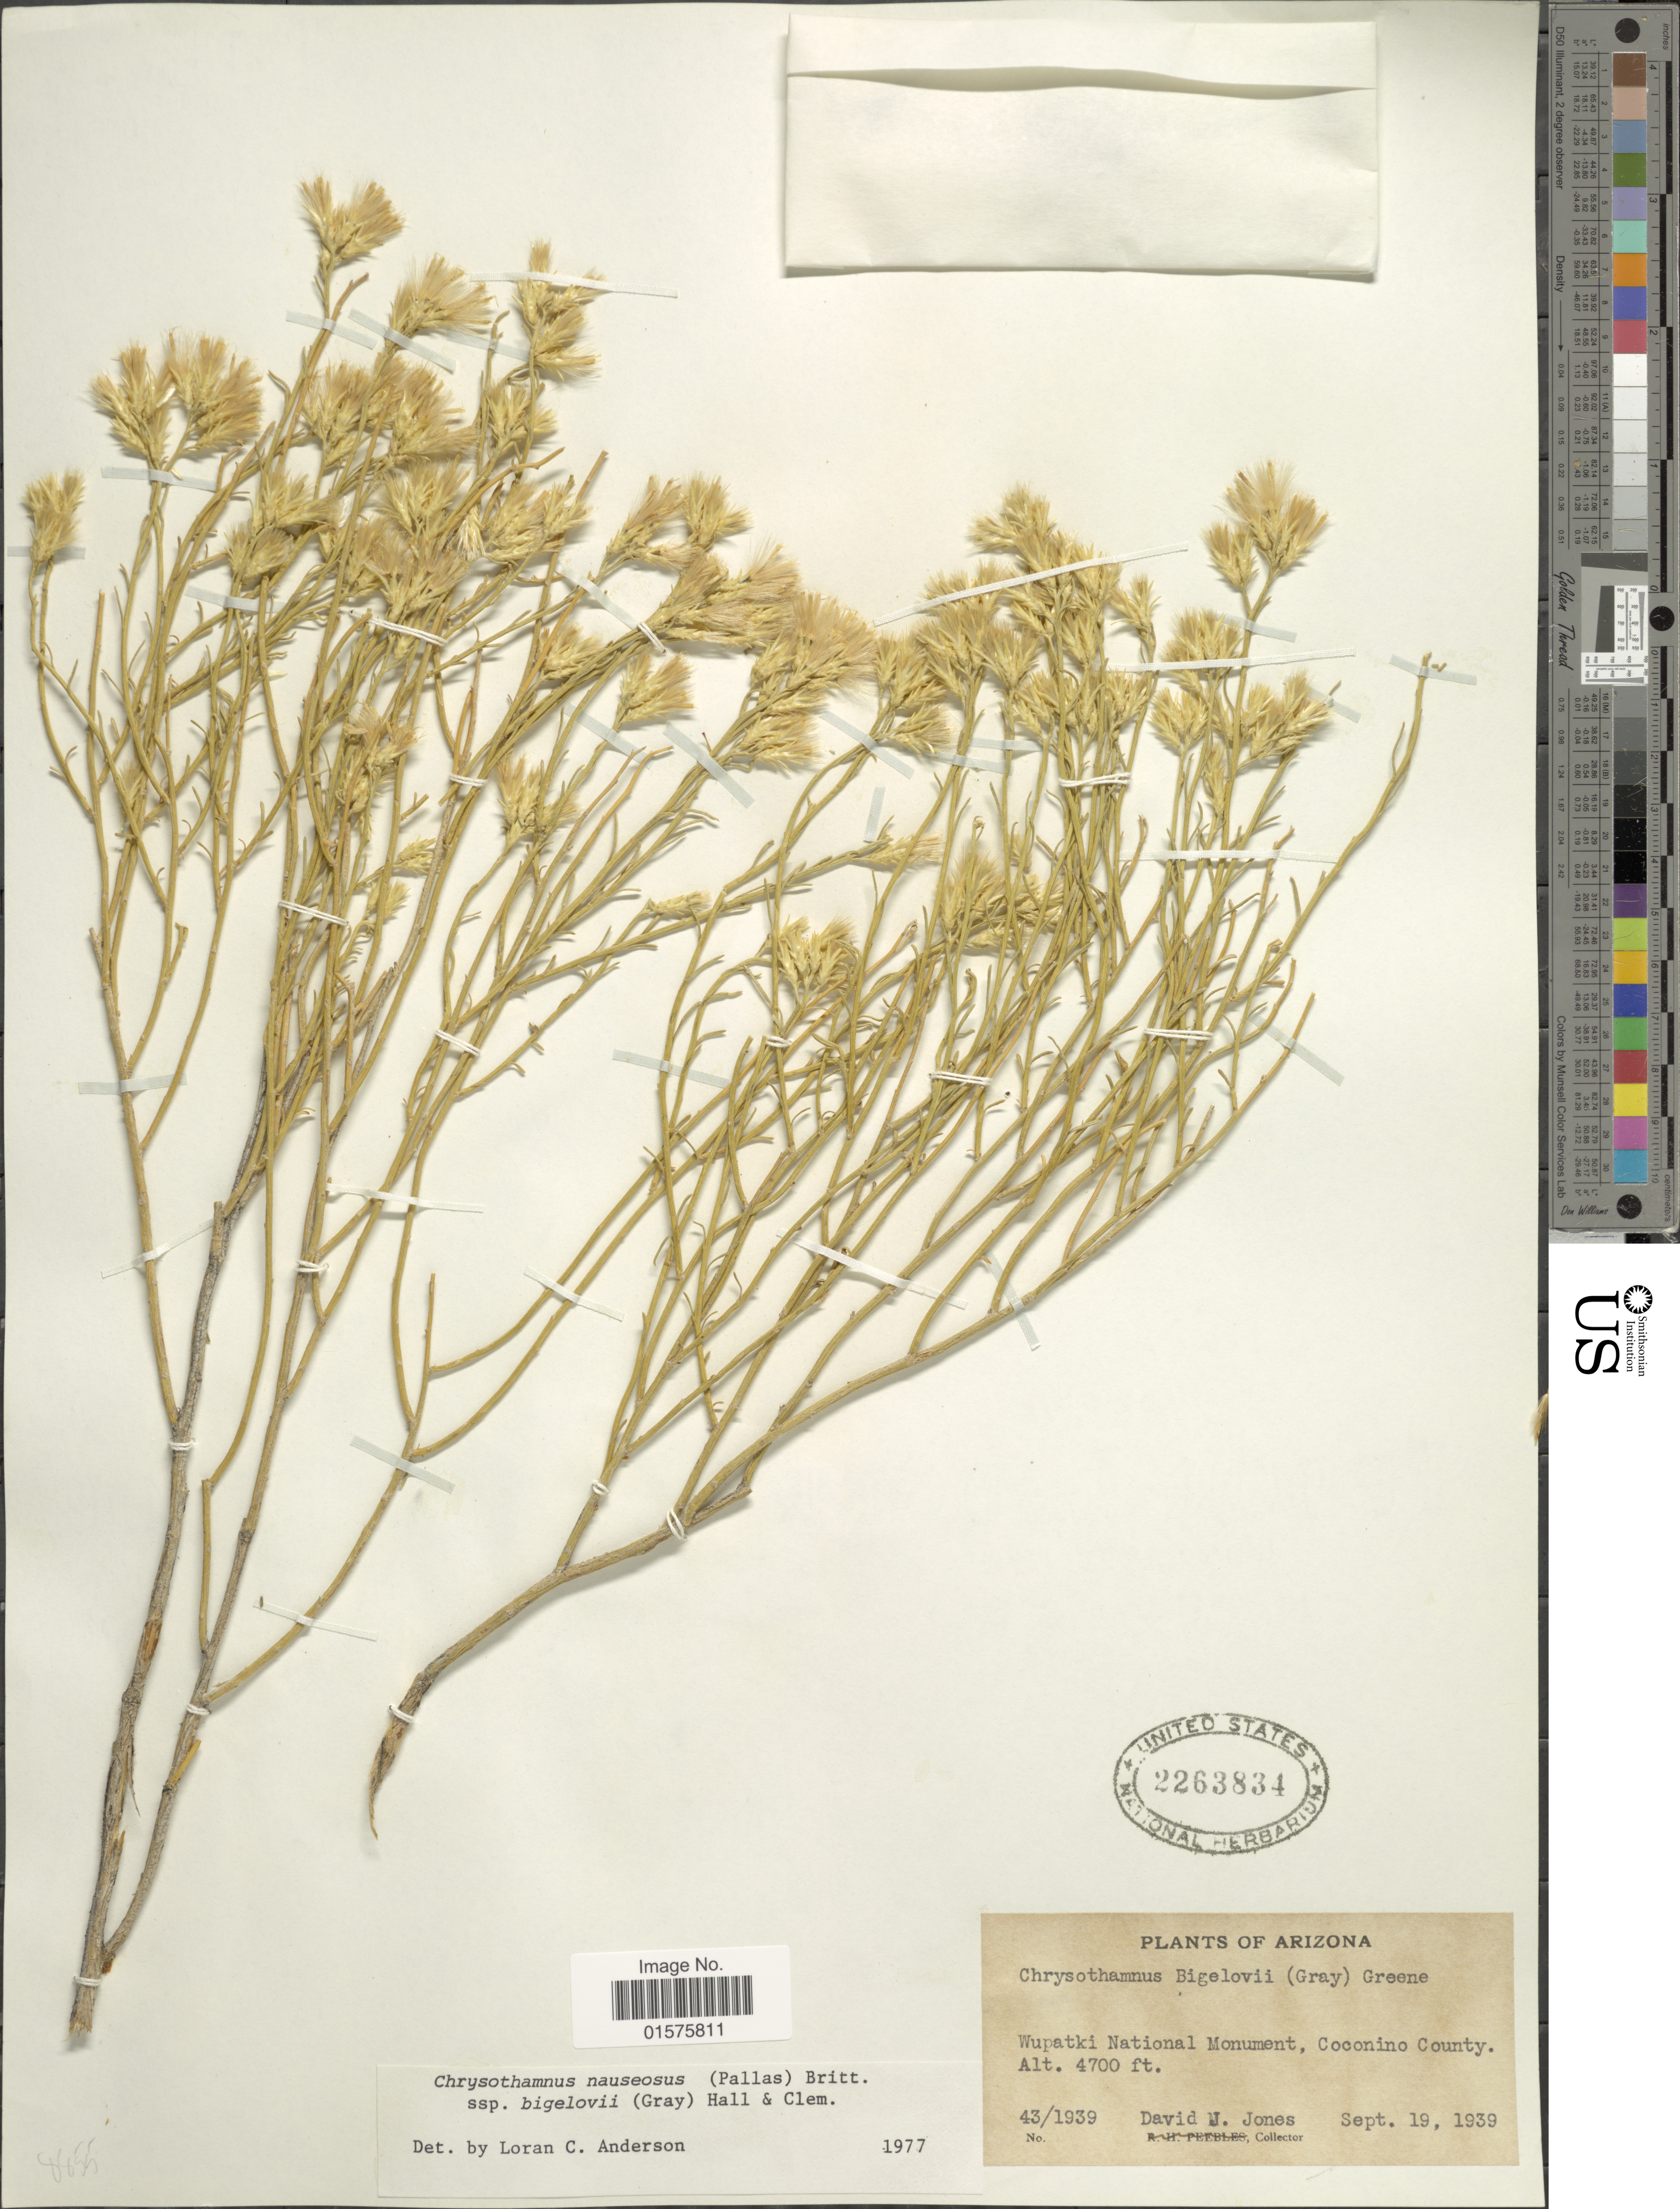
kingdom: Plantae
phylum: Tracheophyta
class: Magnoliopsida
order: Asterales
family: Asteraceae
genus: Ericameria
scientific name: Ericameria nauseosa var. bigelovii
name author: (A. Gray) G.L. Nesom & G.I. Baird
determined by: Urbatsch, Lowell E., Curator (LSU), Louisiana State University (UNITED STATES)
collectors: D. L. Jones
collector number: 43/1939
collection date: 1939-09-19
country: United States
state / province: Arizona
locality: Wupatki National Monument, Coconino County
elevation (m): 1433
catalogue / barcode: US 2263834